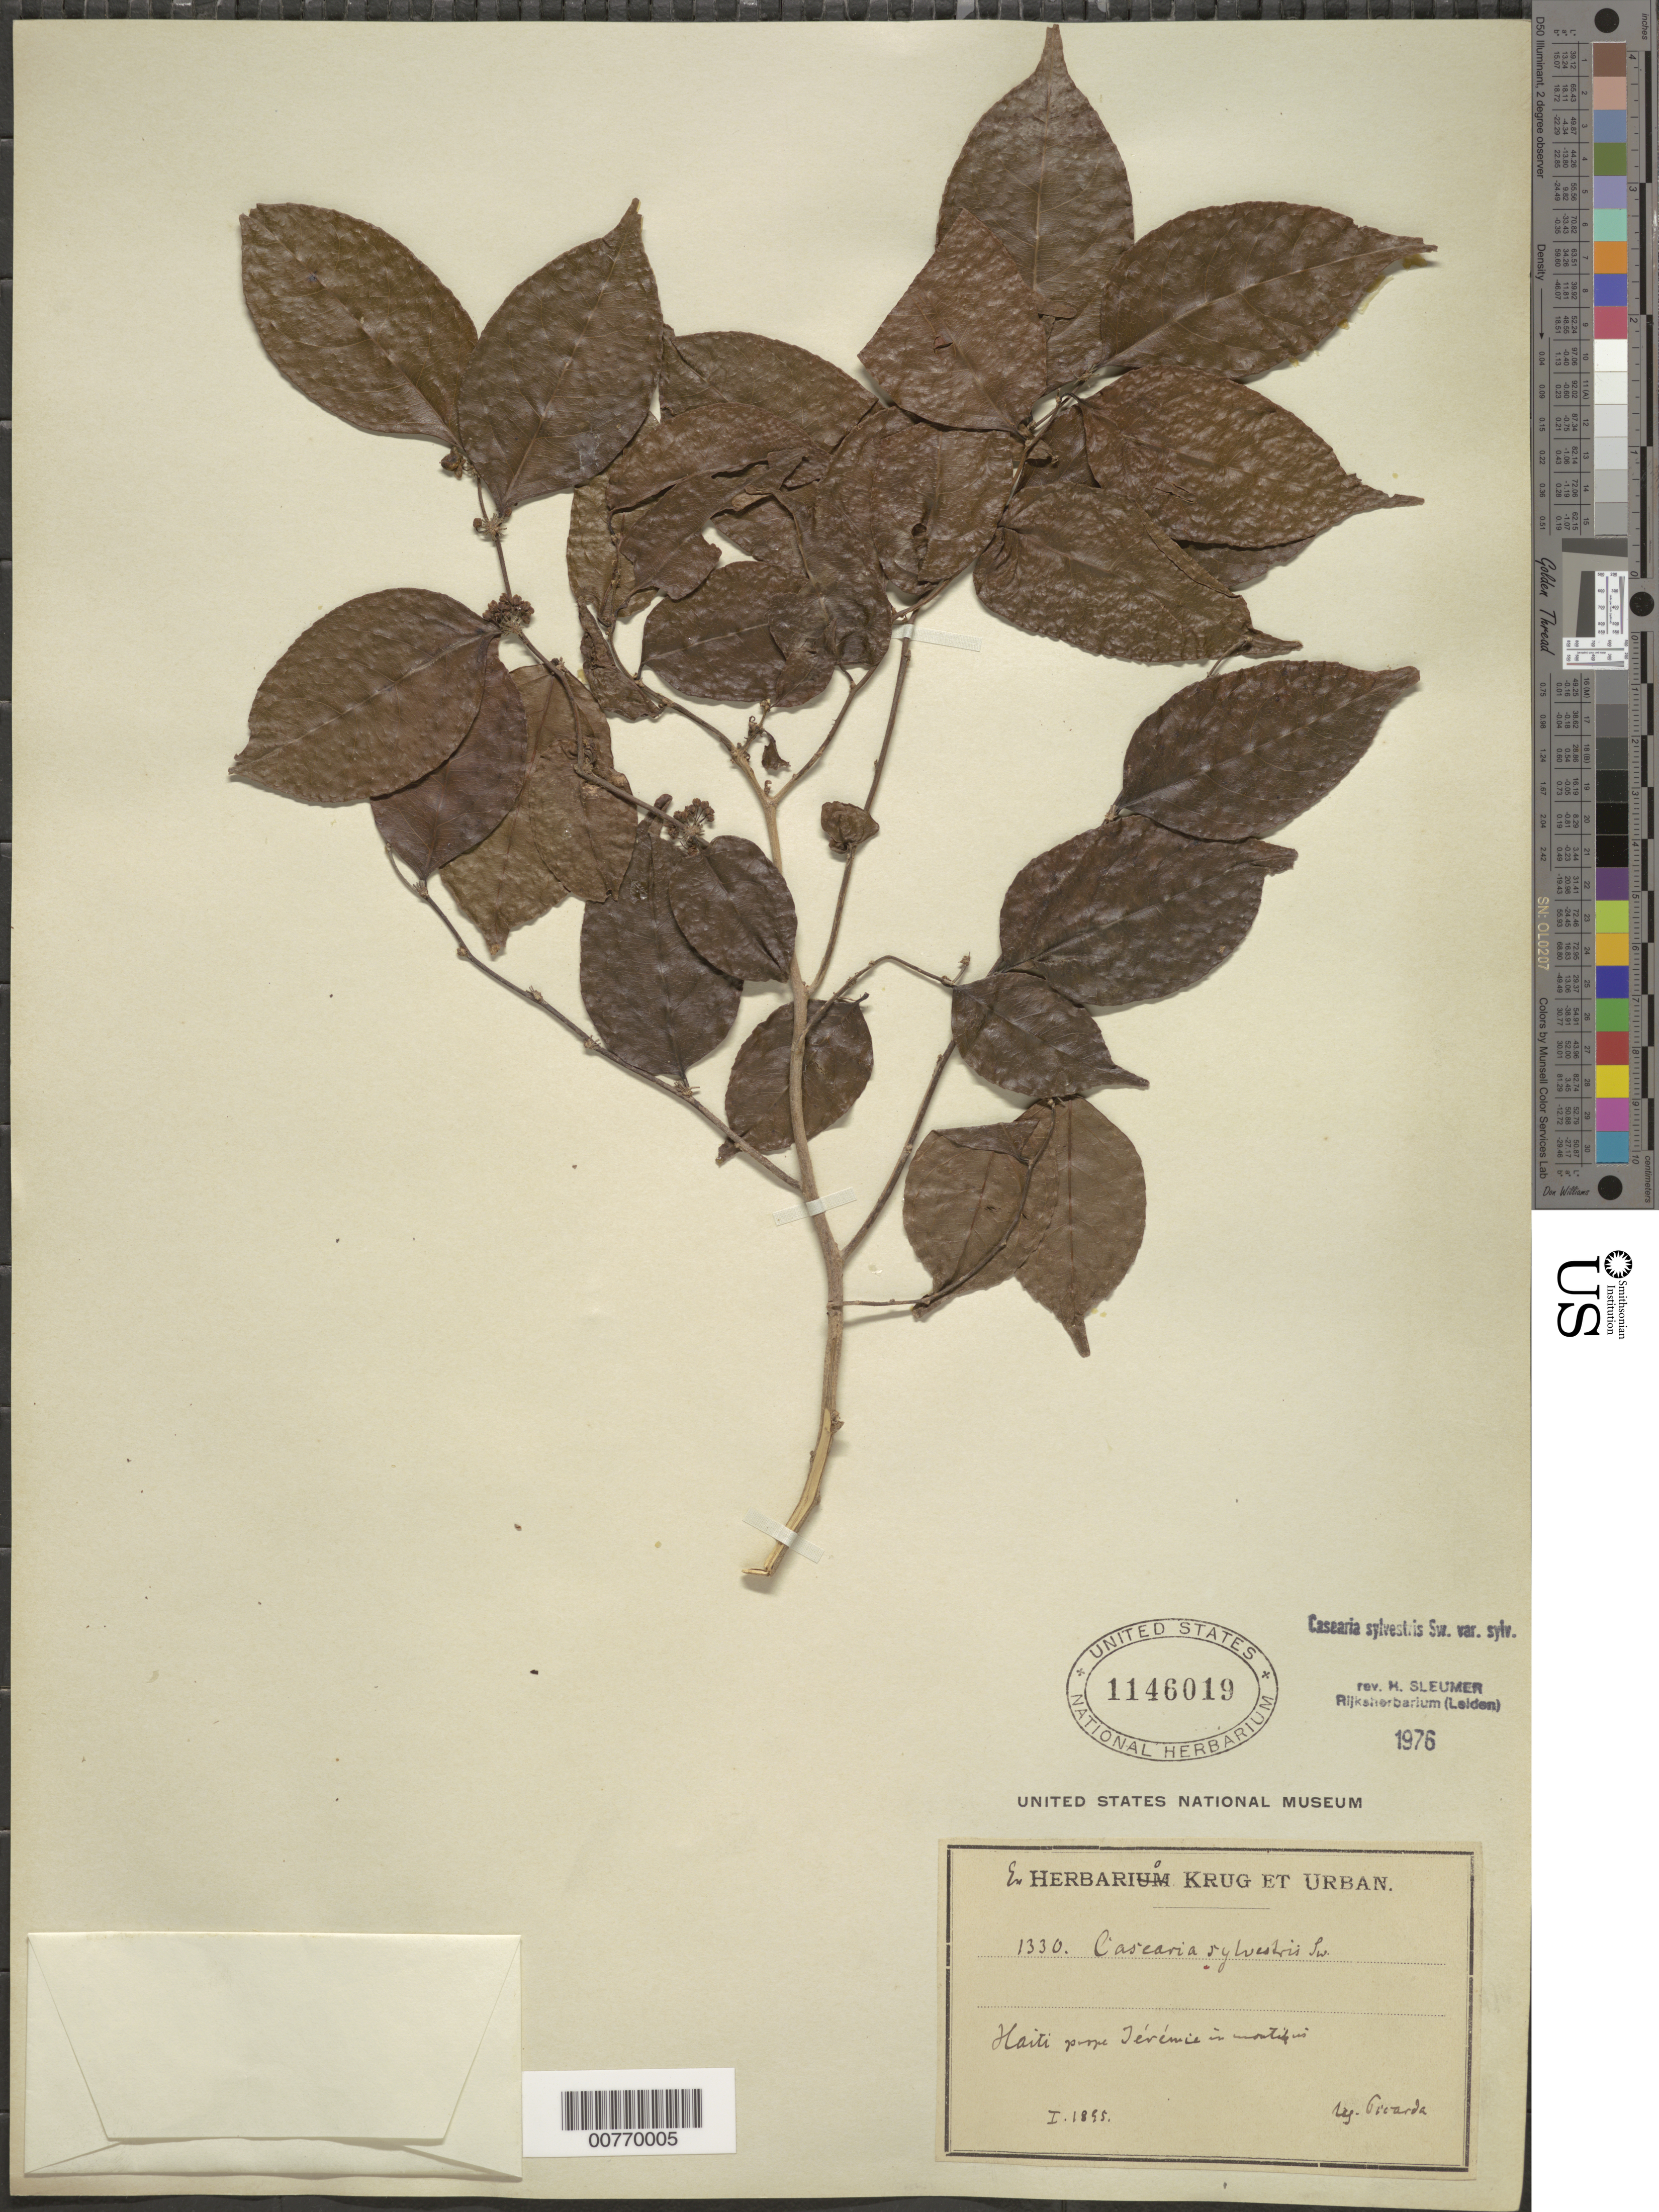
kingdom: Plantae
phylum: Tracheophyta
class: Magnoliopsida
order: Malpighiales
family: Salicaceae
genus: Casearia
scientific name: Casearia sylvestris var. sylvestris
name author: Sw.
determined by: Sleumer, H. O.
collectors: -. Picarda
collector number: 1330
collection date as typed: Jan 1895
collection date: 1895-01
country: Haiti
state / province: Sud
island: Hispaniola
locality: Jeremié.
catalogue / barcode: US 1146019